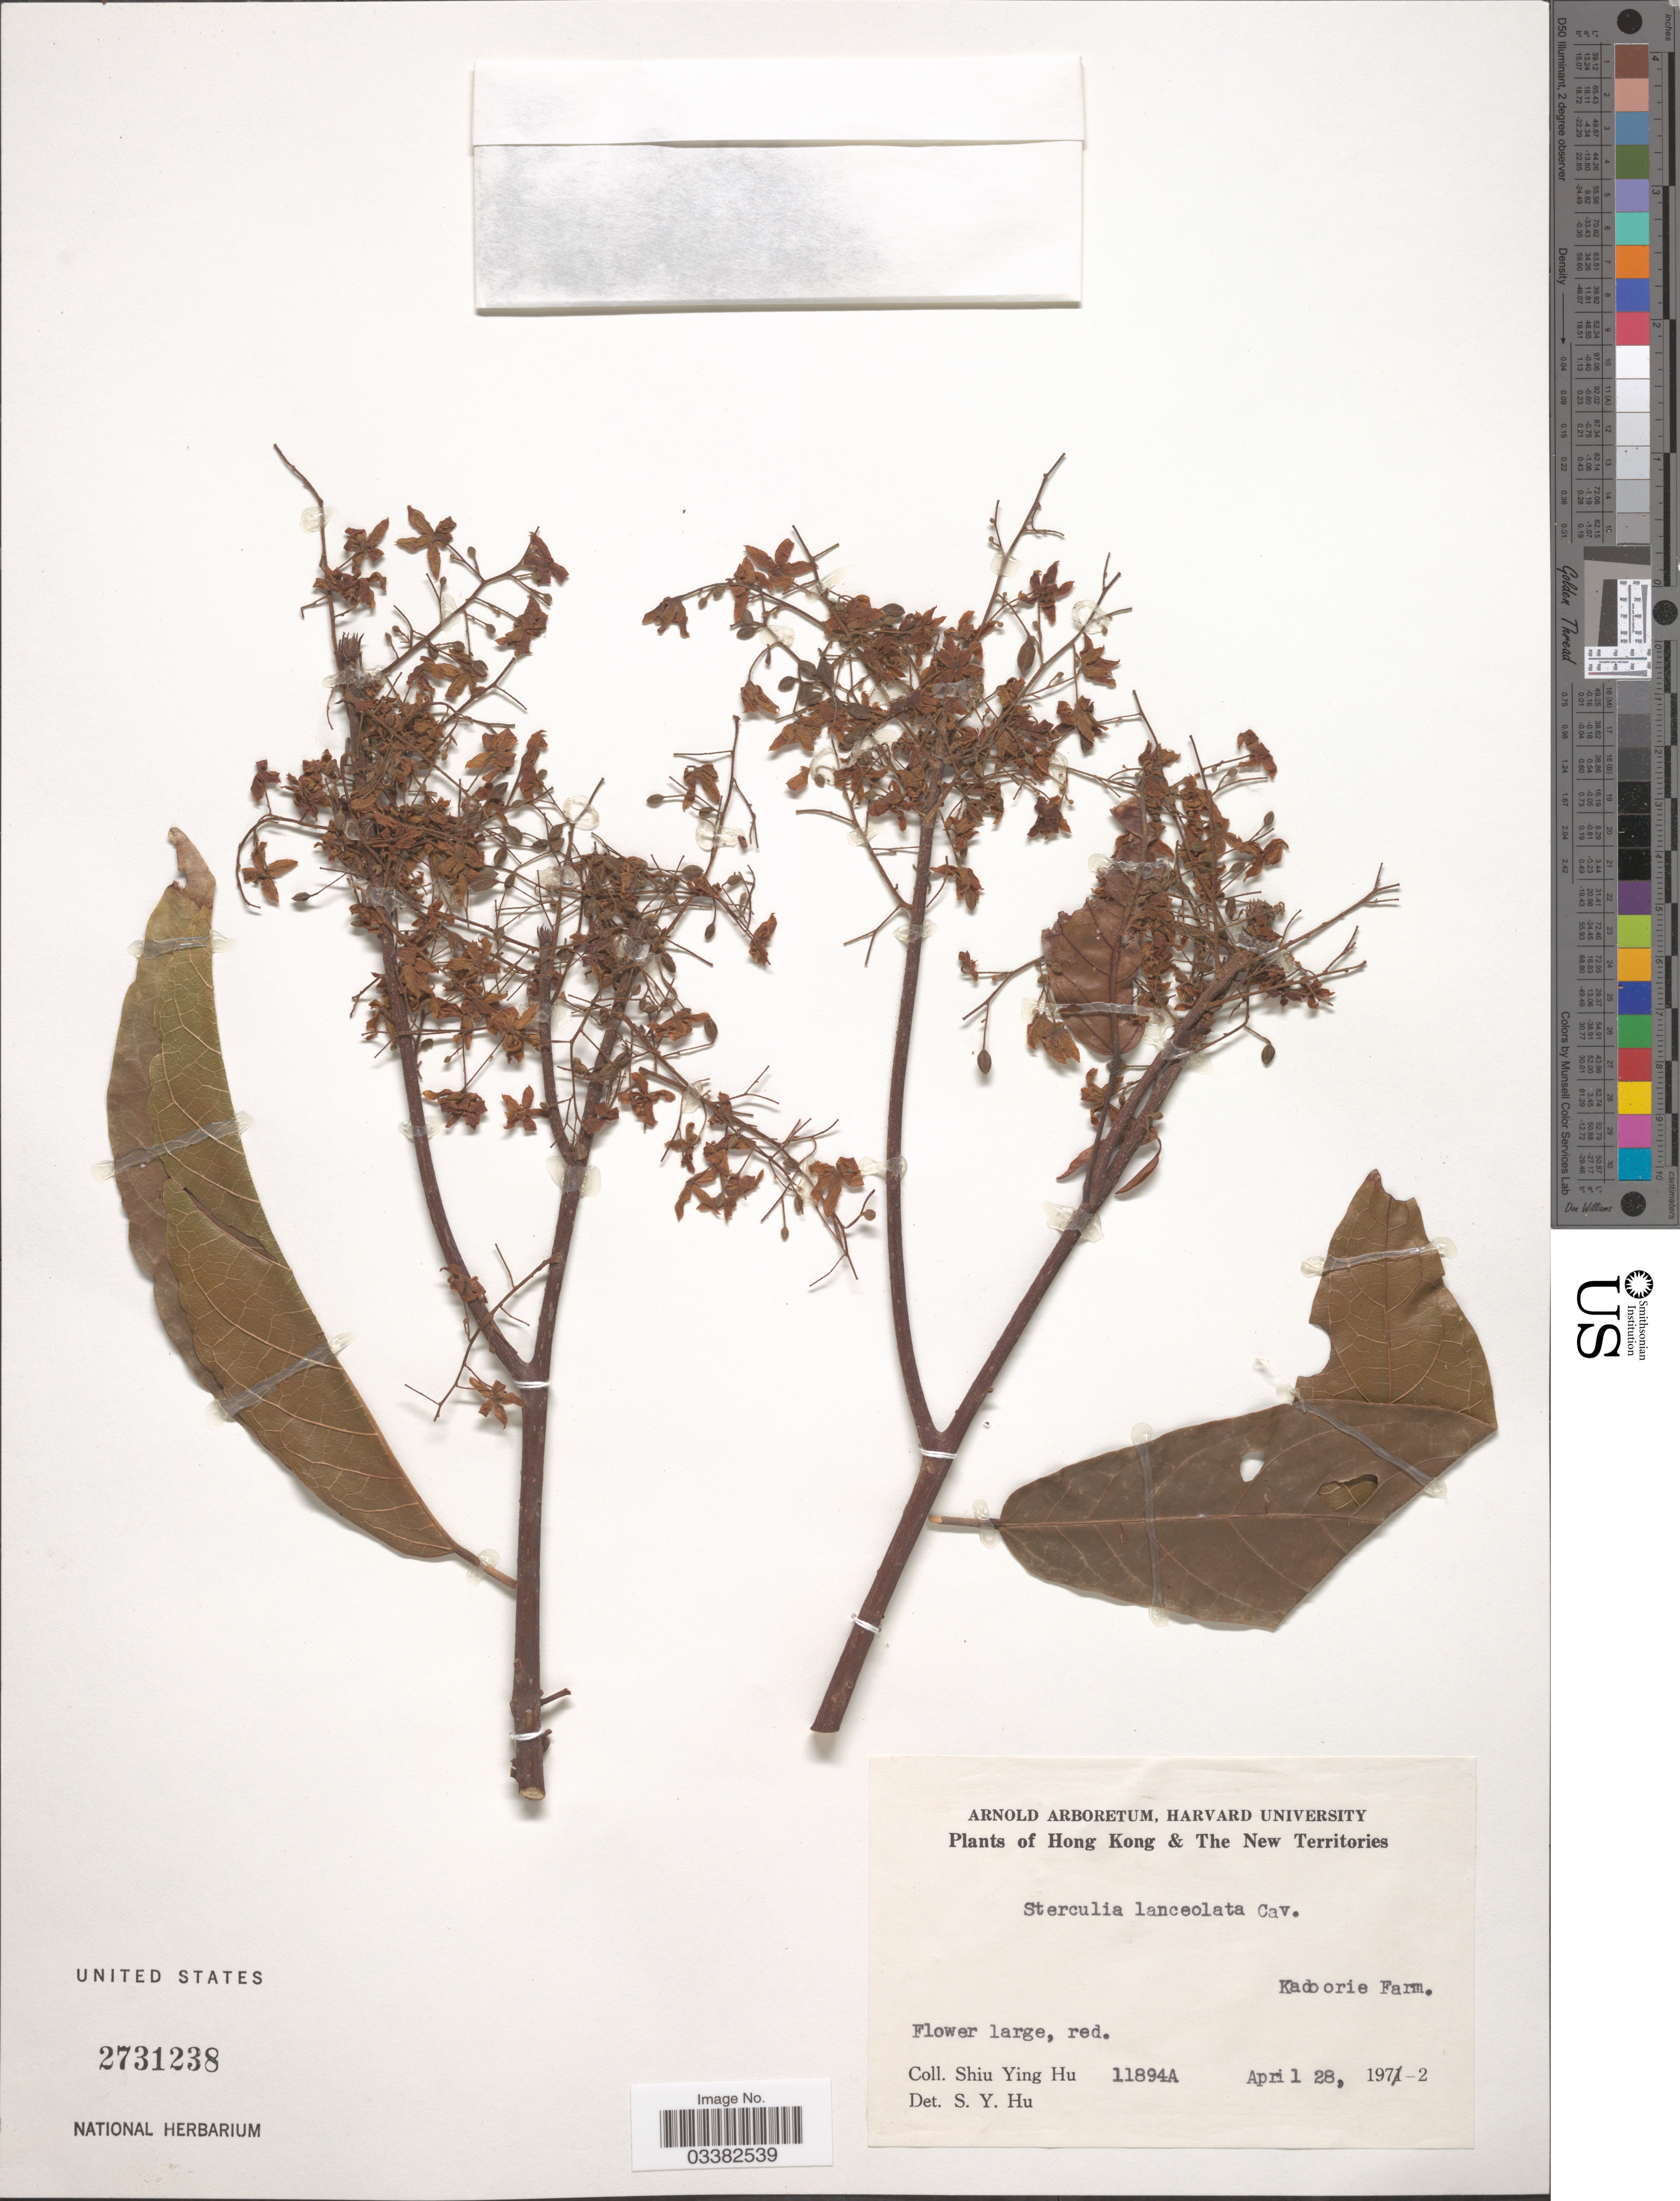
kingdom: Plantae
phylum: Tracheophyta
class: Magnoliopsida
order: Malvales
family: Malvaceae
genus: Sterculia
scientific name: Sterculia lanceolata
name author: Cav.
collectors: S. Y. Hu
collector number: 11894A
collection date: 1972-04-28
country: China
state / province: Hong Kong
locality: Hong Kong & The New Territories. Kadoorie Farm.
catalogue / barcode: US 2731238